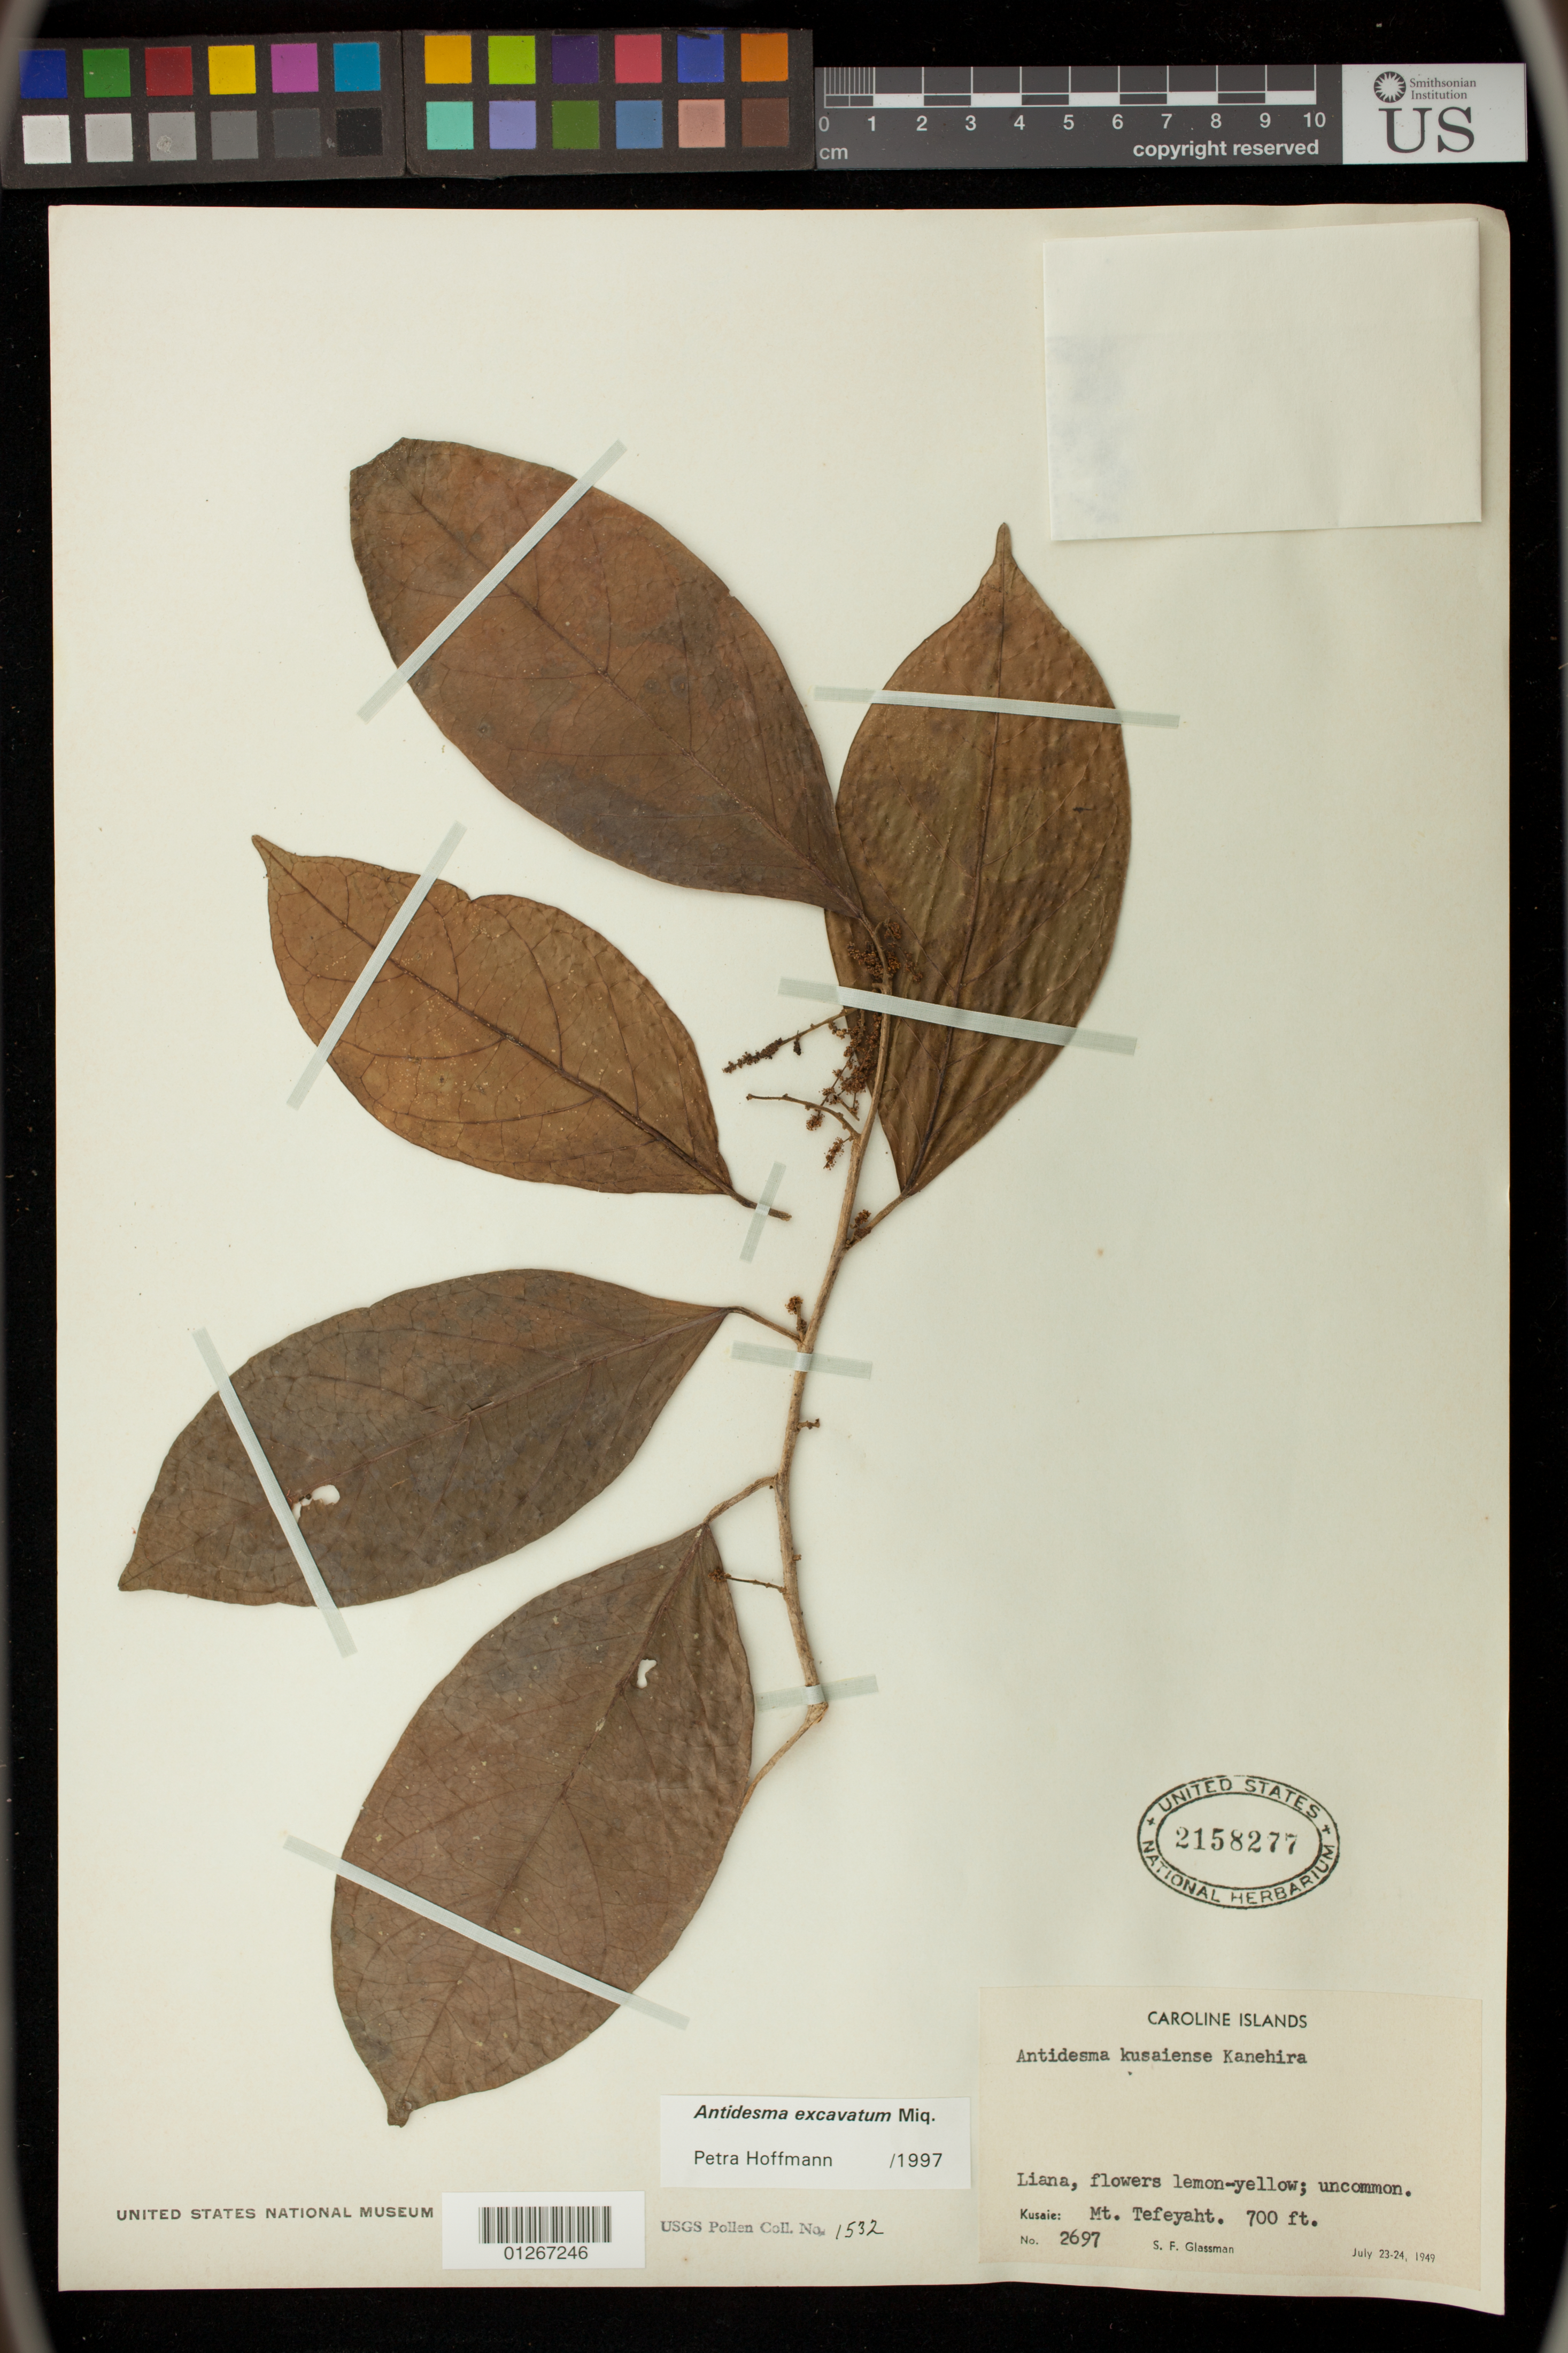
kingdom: Plantae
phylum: Tracheophyta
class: Magnoliopsida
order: Malpighiales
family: Phyllanthaceae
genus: Antidesma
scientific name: Antidesma excavatum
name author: Miq.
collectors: S. F. Glassman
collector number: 2697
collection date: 1949-07-23/1949-07-24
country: Micronesia, Federated States of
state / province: Caroline Islands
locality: Mt. Tefeyaht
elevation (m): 213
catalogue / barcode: US 2158277